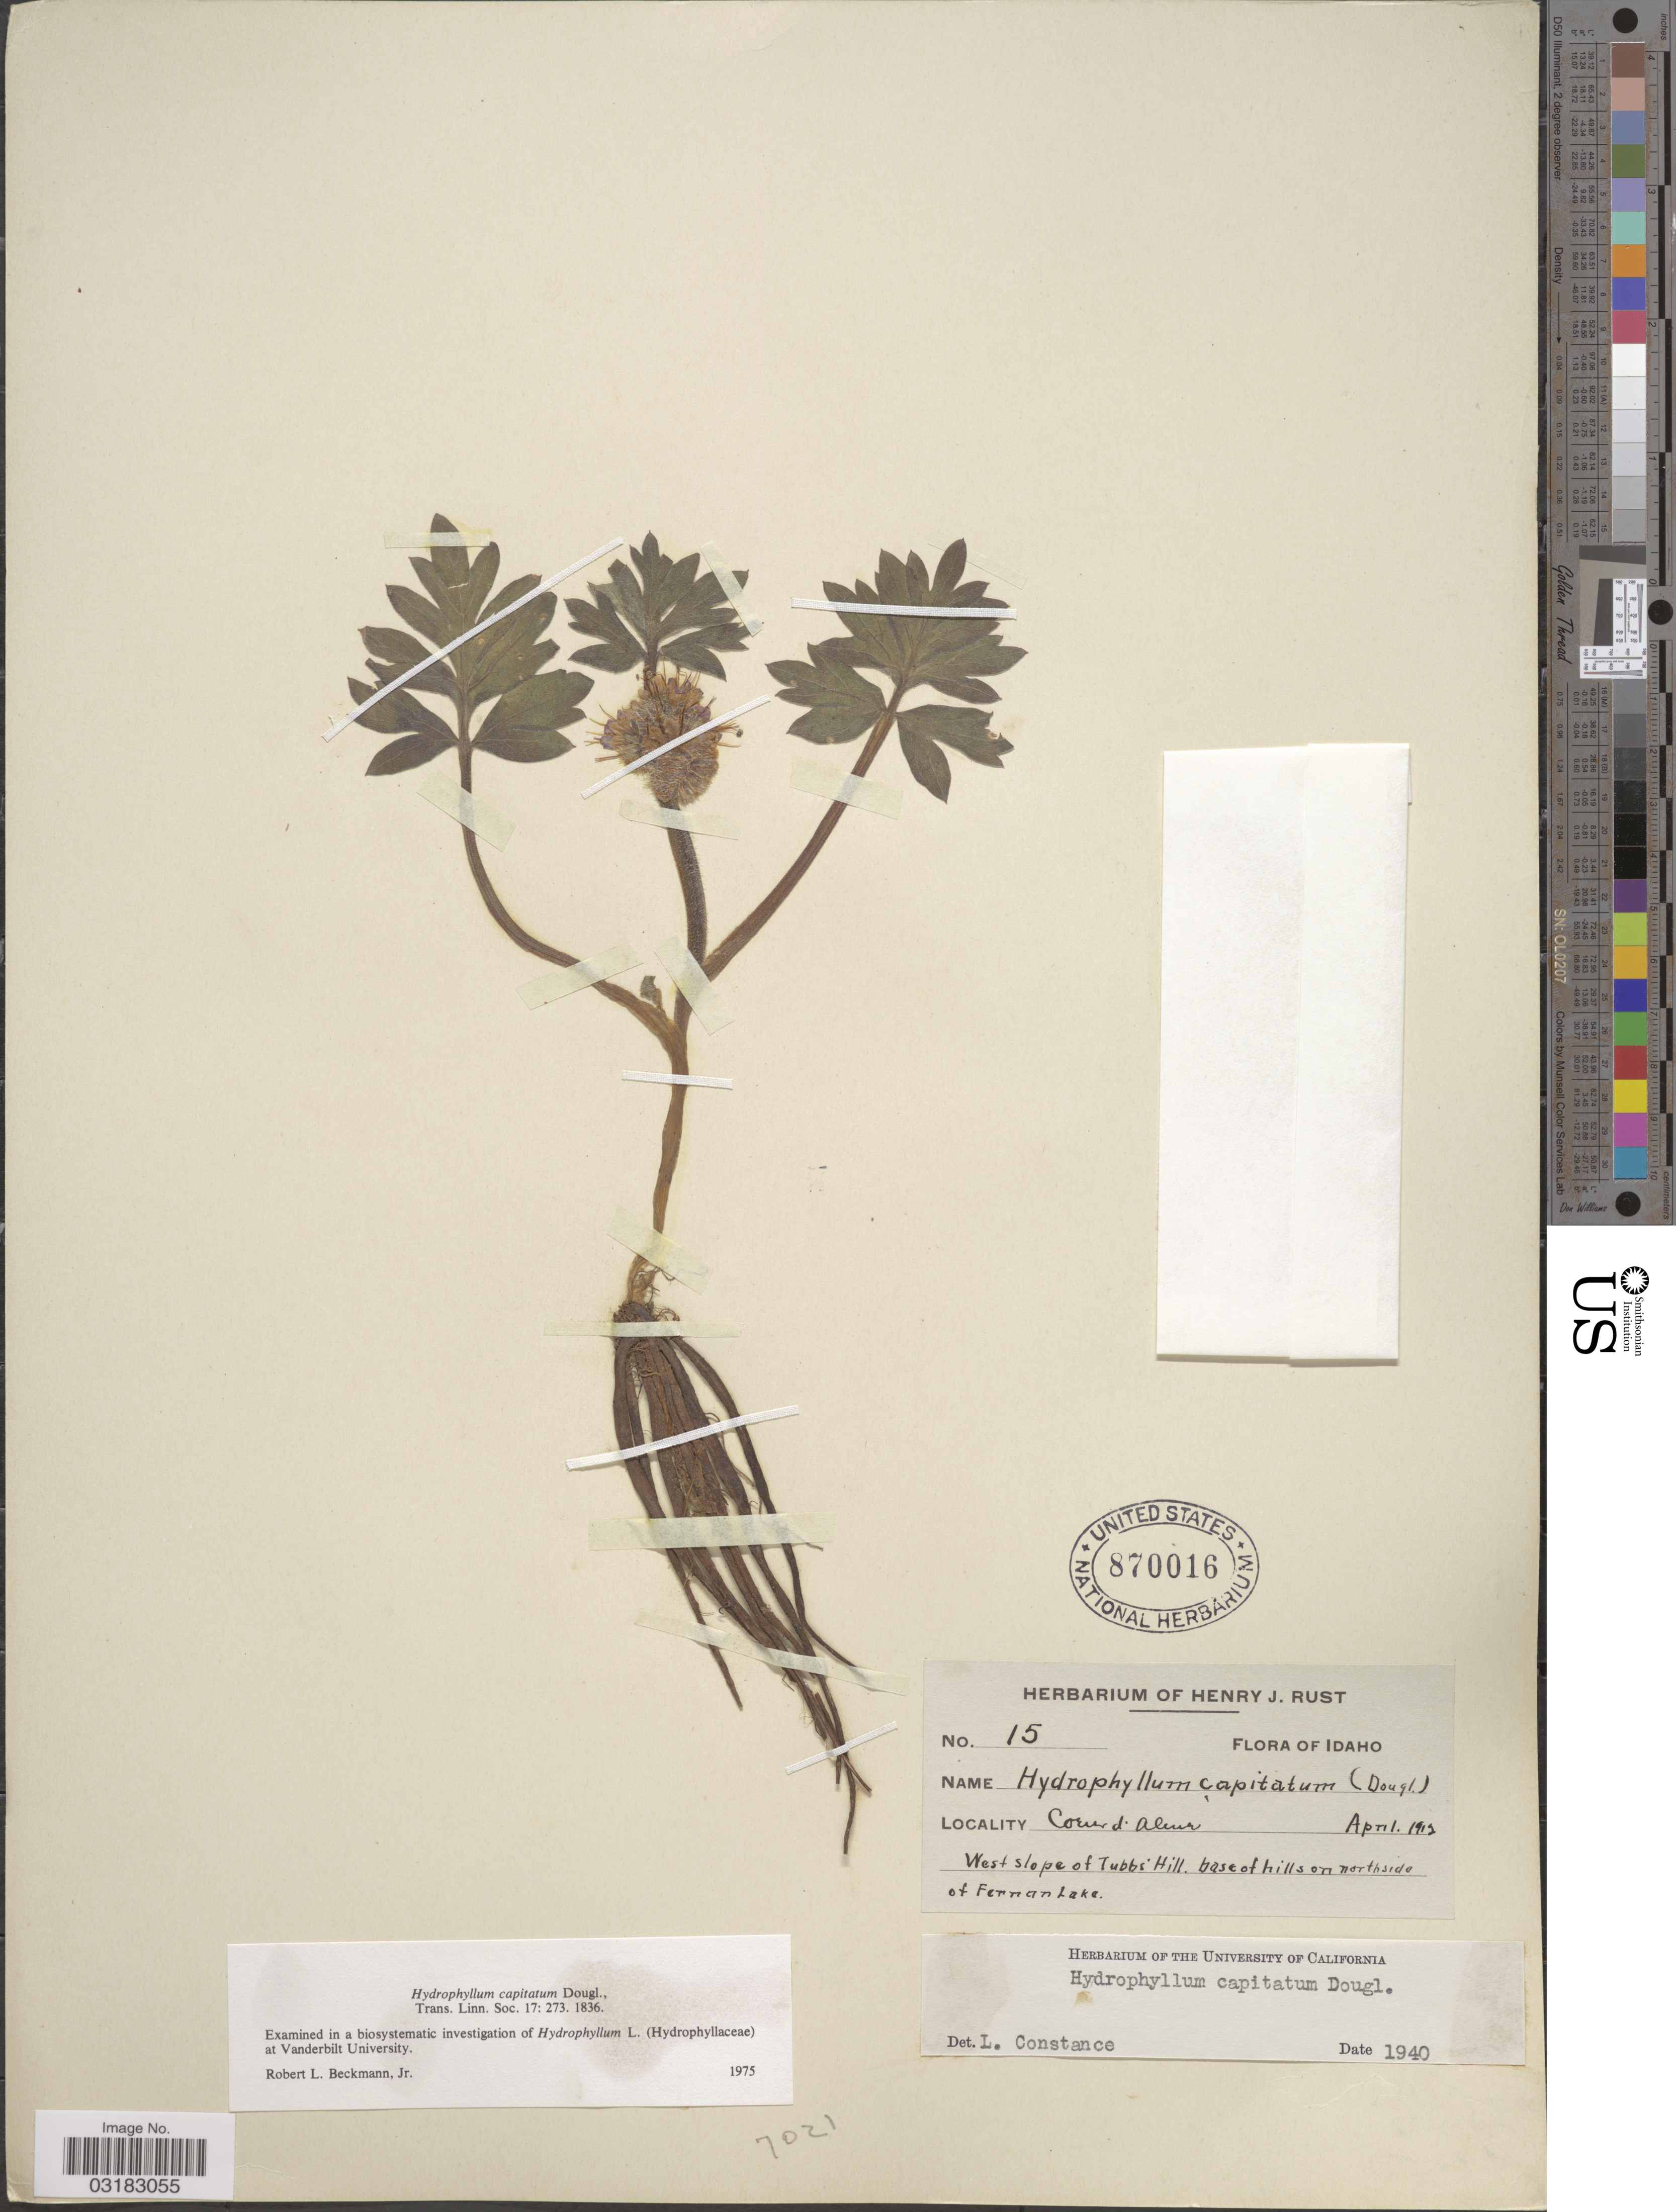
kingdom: Plantae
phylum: Tracheophyta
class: Magnoliopsida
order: Boraginales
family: Hydrophyllaceae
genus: Hydrophyllum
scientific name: Hydrophyllum capitatum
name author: Douglas ex Benth.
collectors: ex herb. Henry J. Rust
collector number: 15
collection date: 1912-04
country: United States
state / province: Idaho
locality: Cœurd d'Alene. West slope of Tubbs' Hill. Base of hills on northside of Fernan Lake.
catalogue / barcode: US 870016